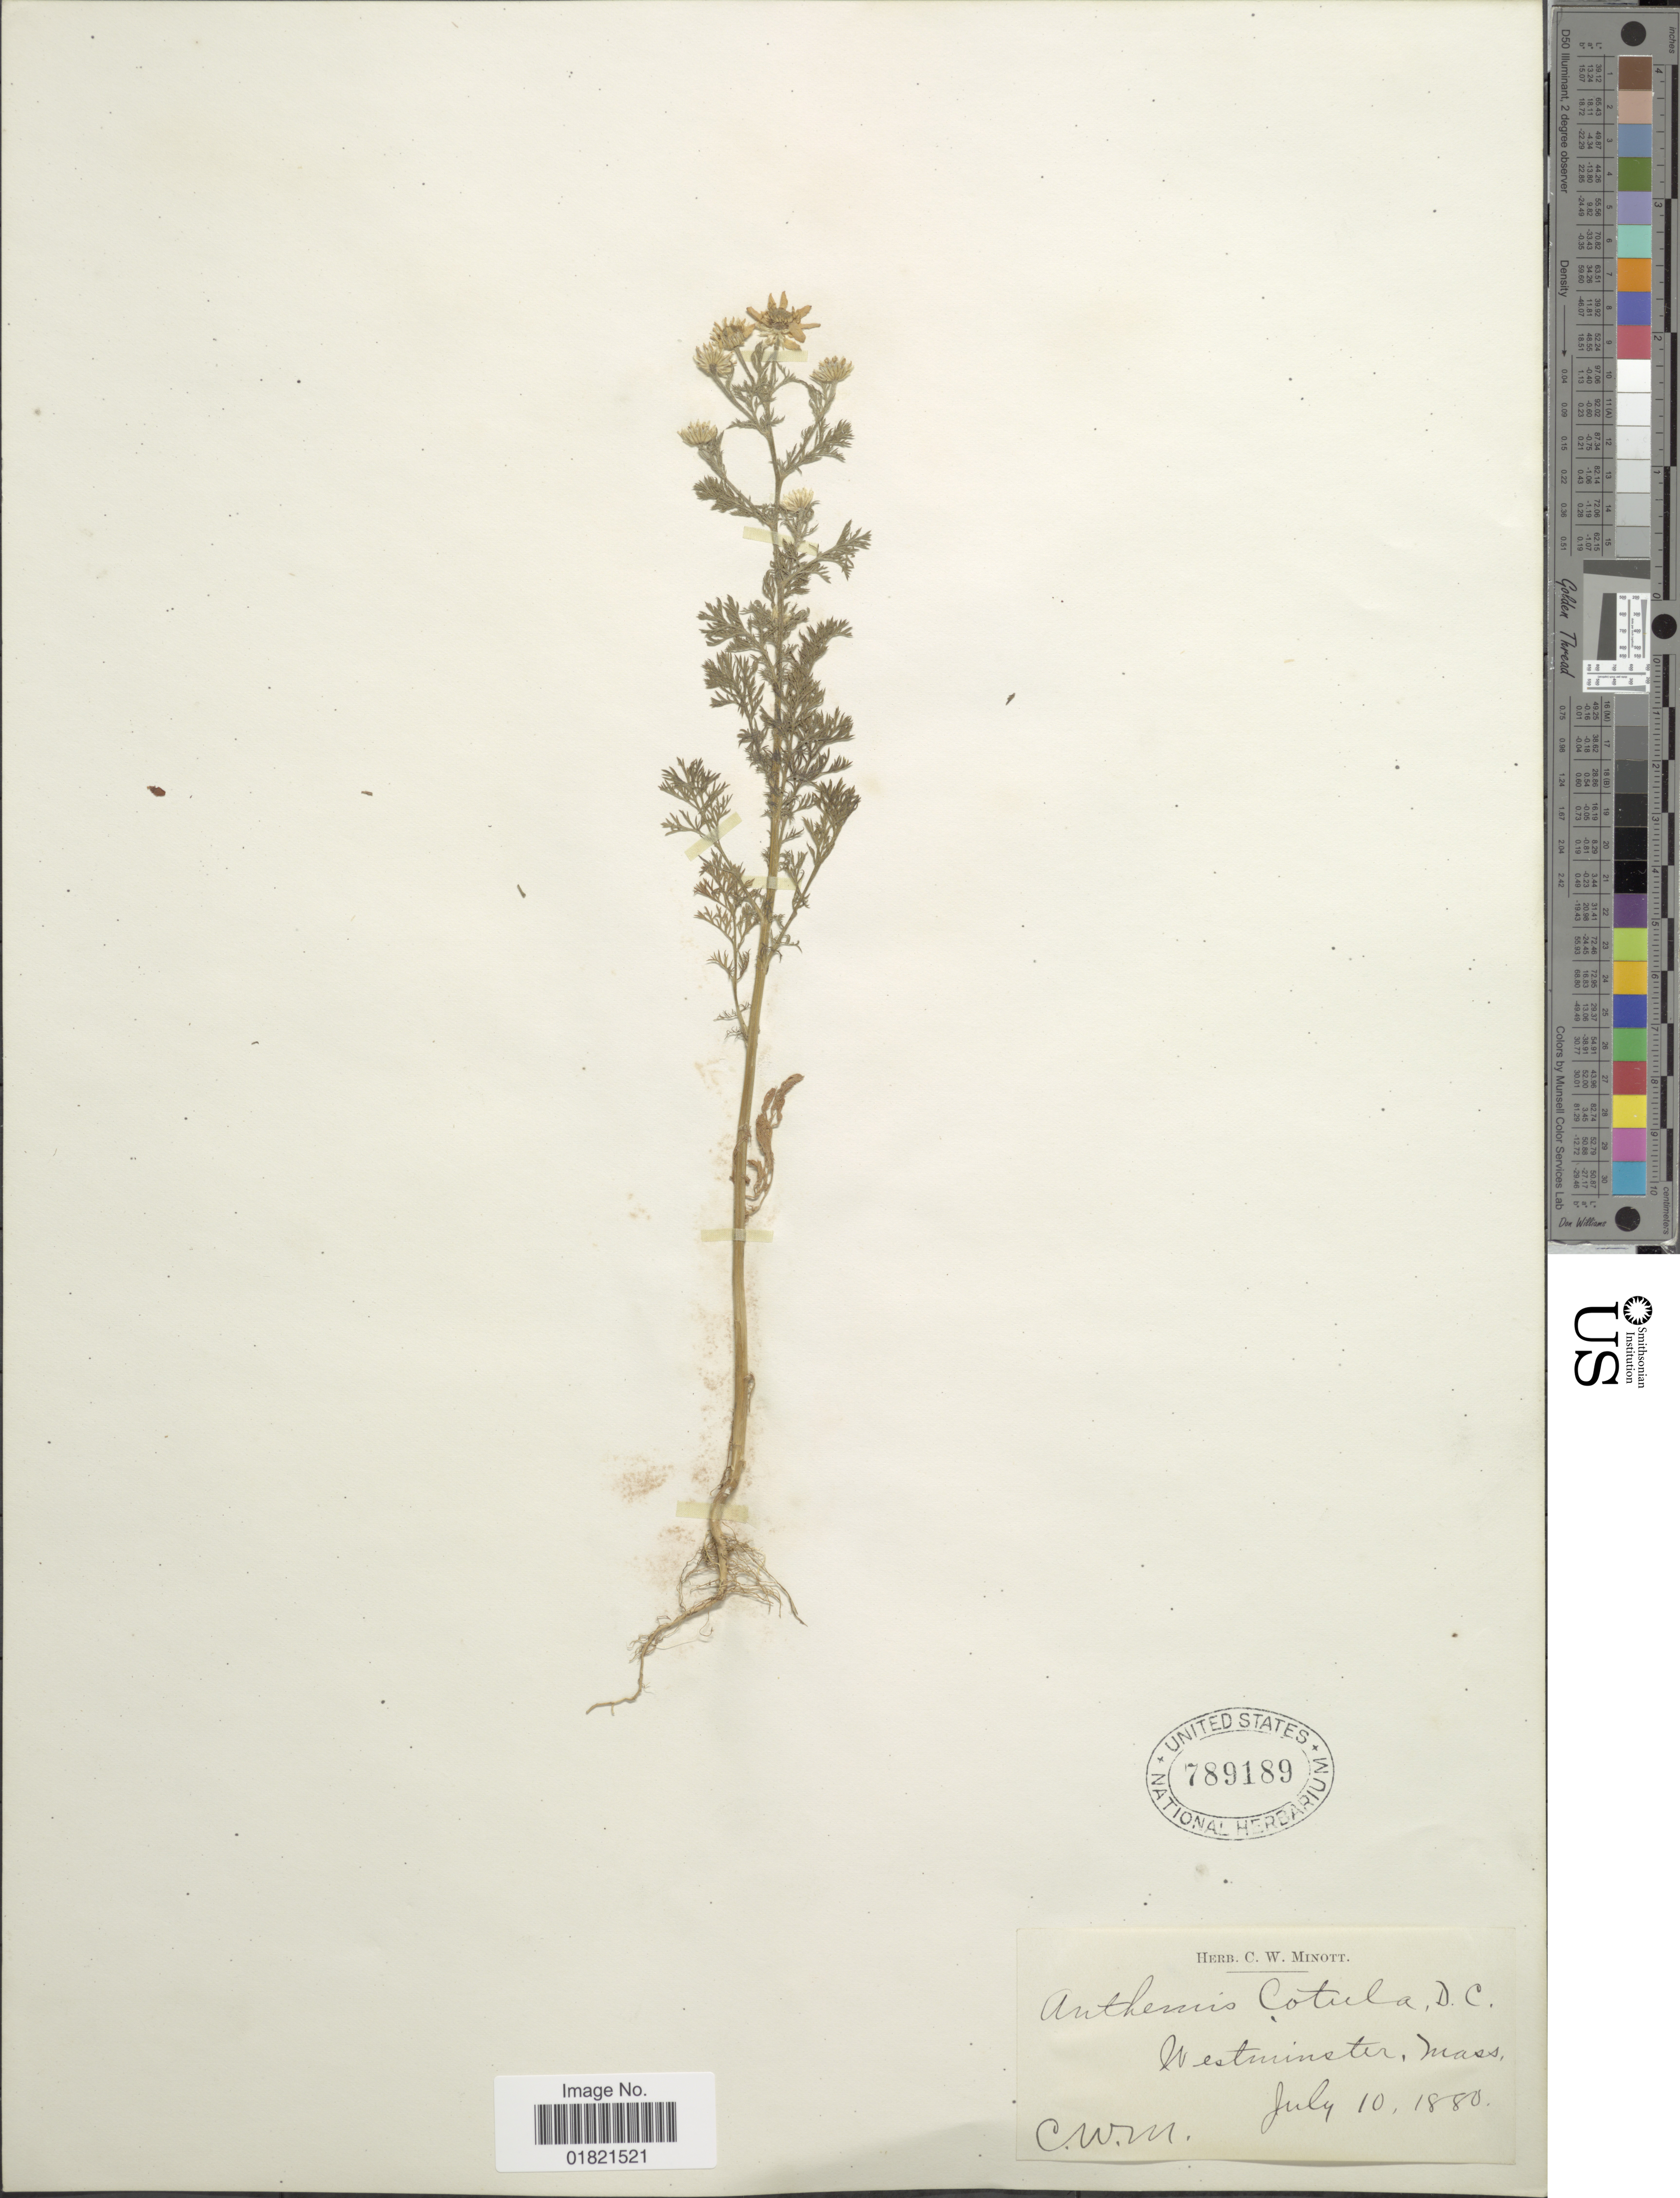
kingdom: Plantae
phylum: Tracheophyta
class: Magnoliopsida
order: Asterales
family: Asteraceae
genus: Anthemis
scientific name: Anthemis cotula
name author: L.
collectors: C. Minott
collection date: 1880-07-10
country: United States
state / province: Massachusetts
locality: Westminster, Mass.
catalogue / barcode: US 789189